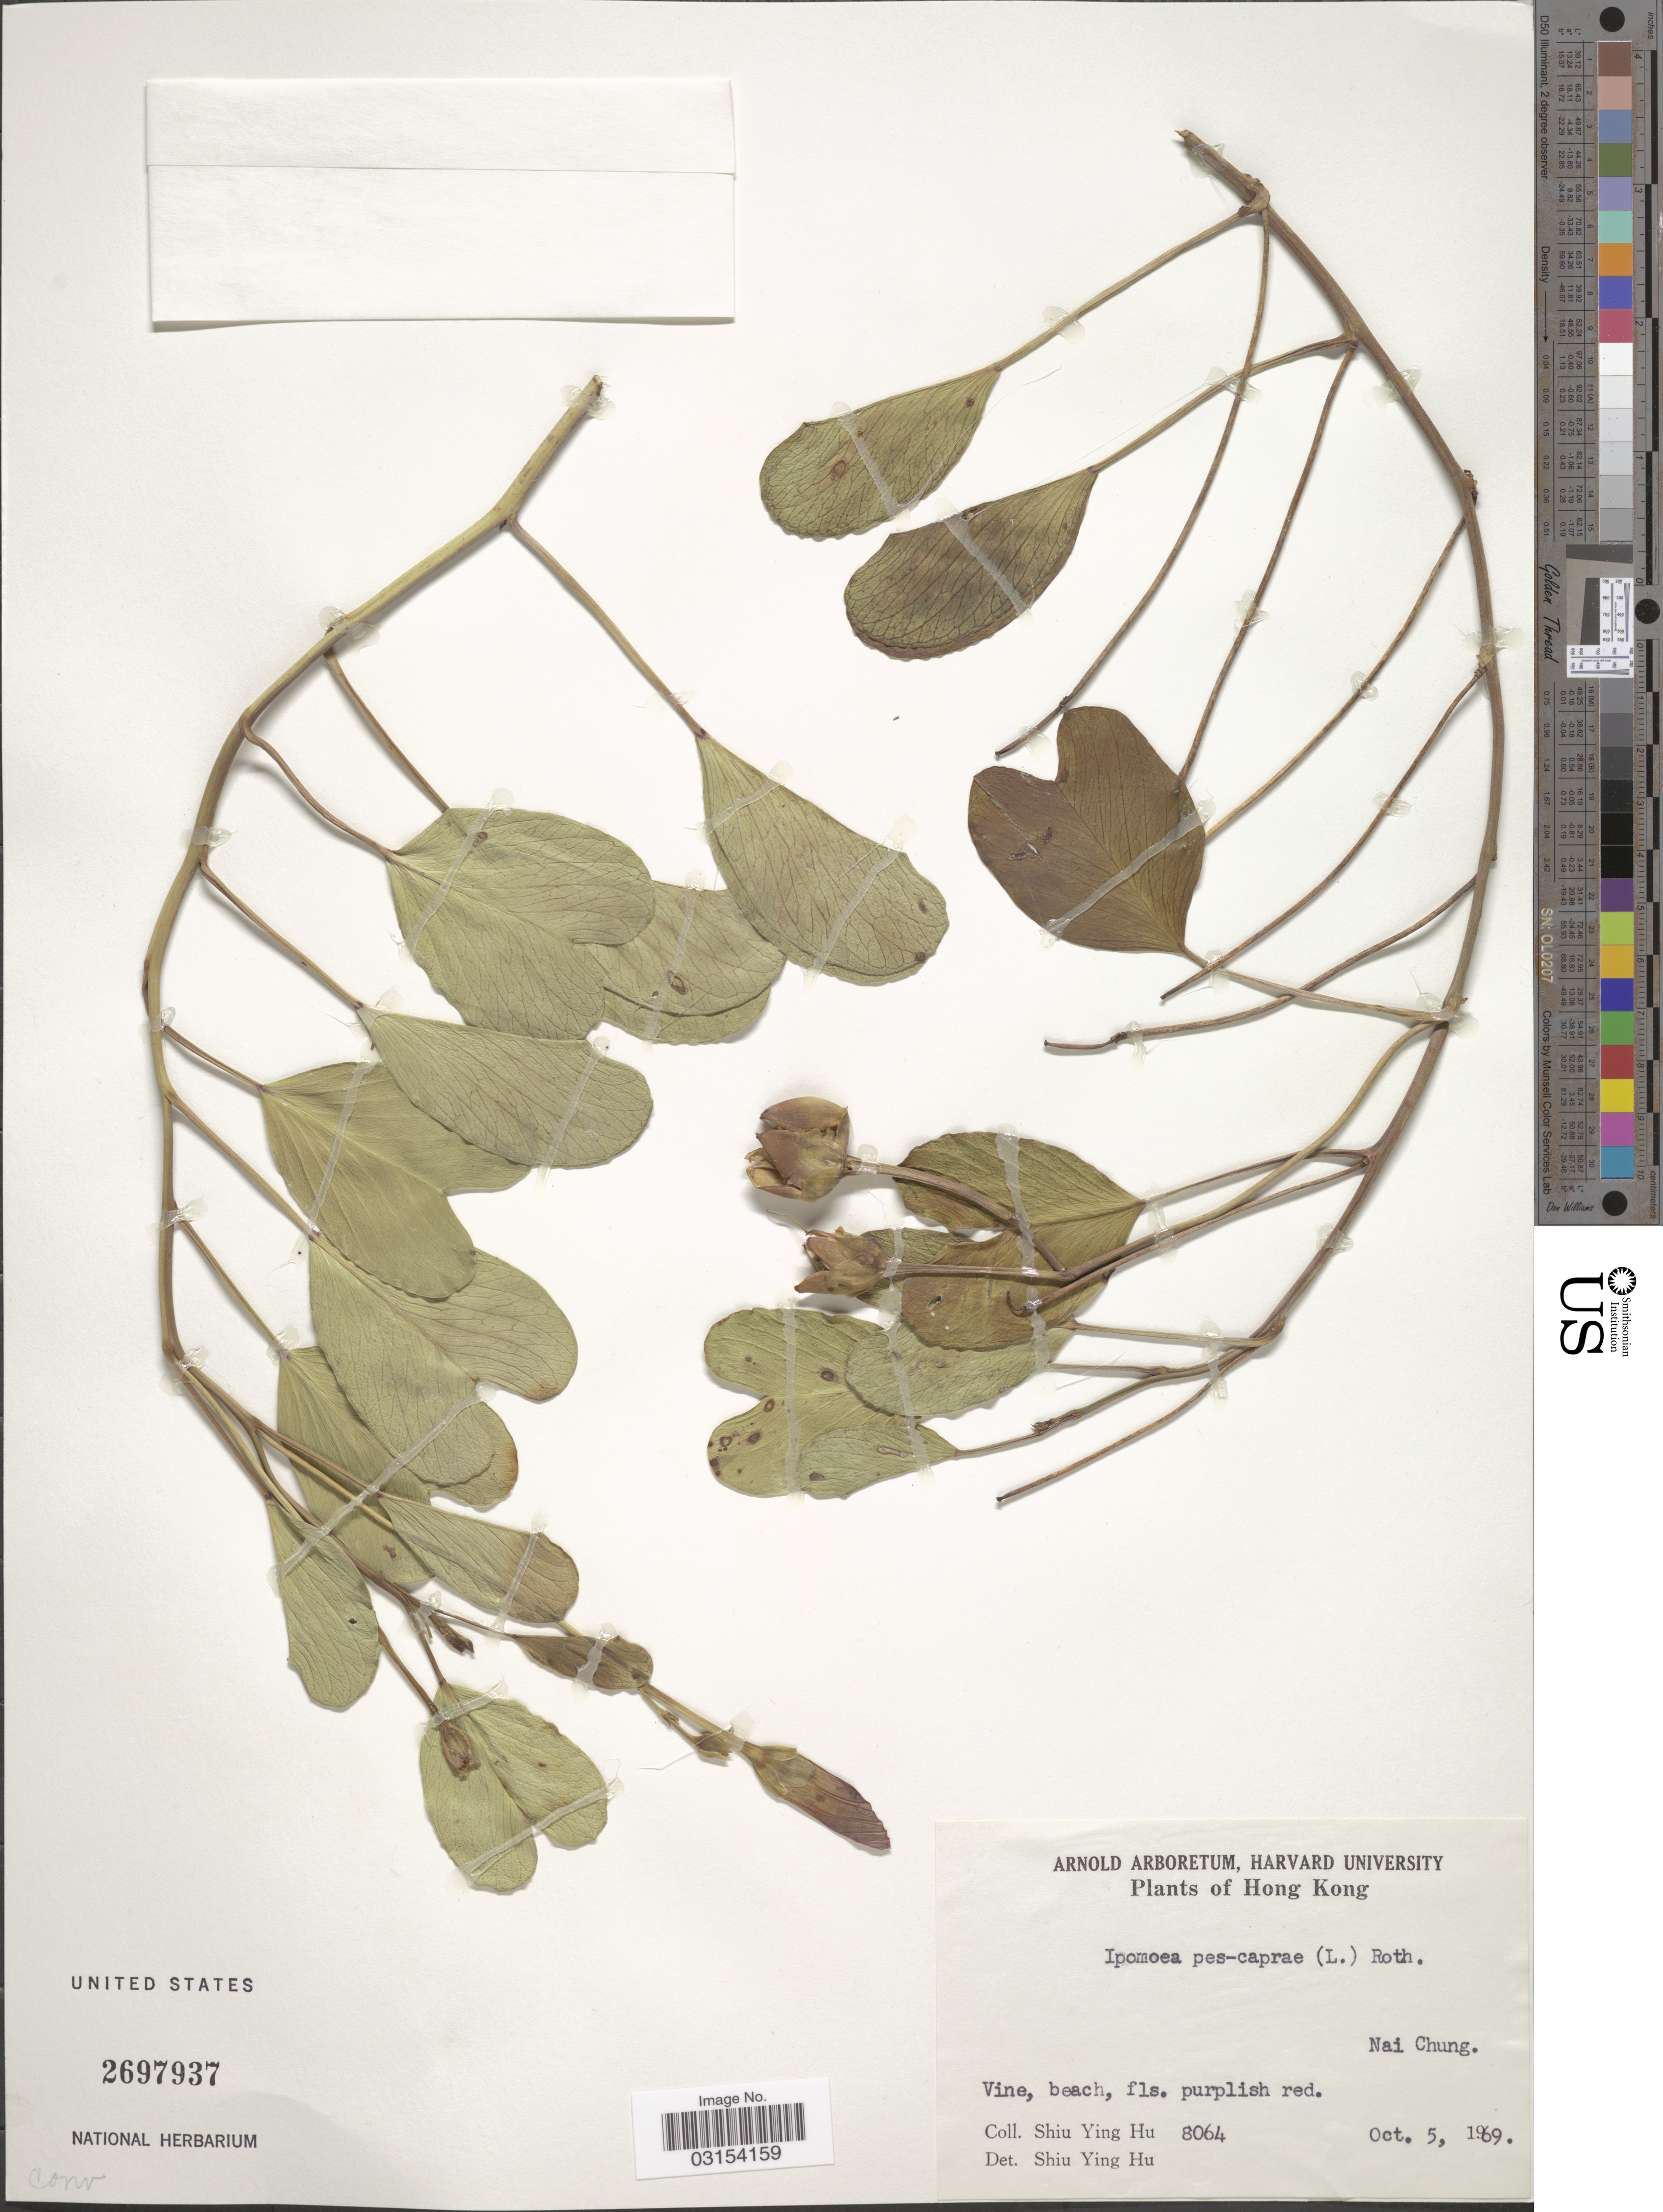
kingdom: Plantae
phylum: Tracheophyta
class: Magnoliopsida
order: Solanales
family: Convolvulaceae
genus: Ipomoea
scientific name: Ipomoea pes-caprae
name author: (L.) R. Br.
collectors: S. Y. Hu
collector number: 8064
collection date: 1969-10-05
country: China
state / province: Hong Kong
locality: Nai Chung.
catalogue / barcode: US 2697937